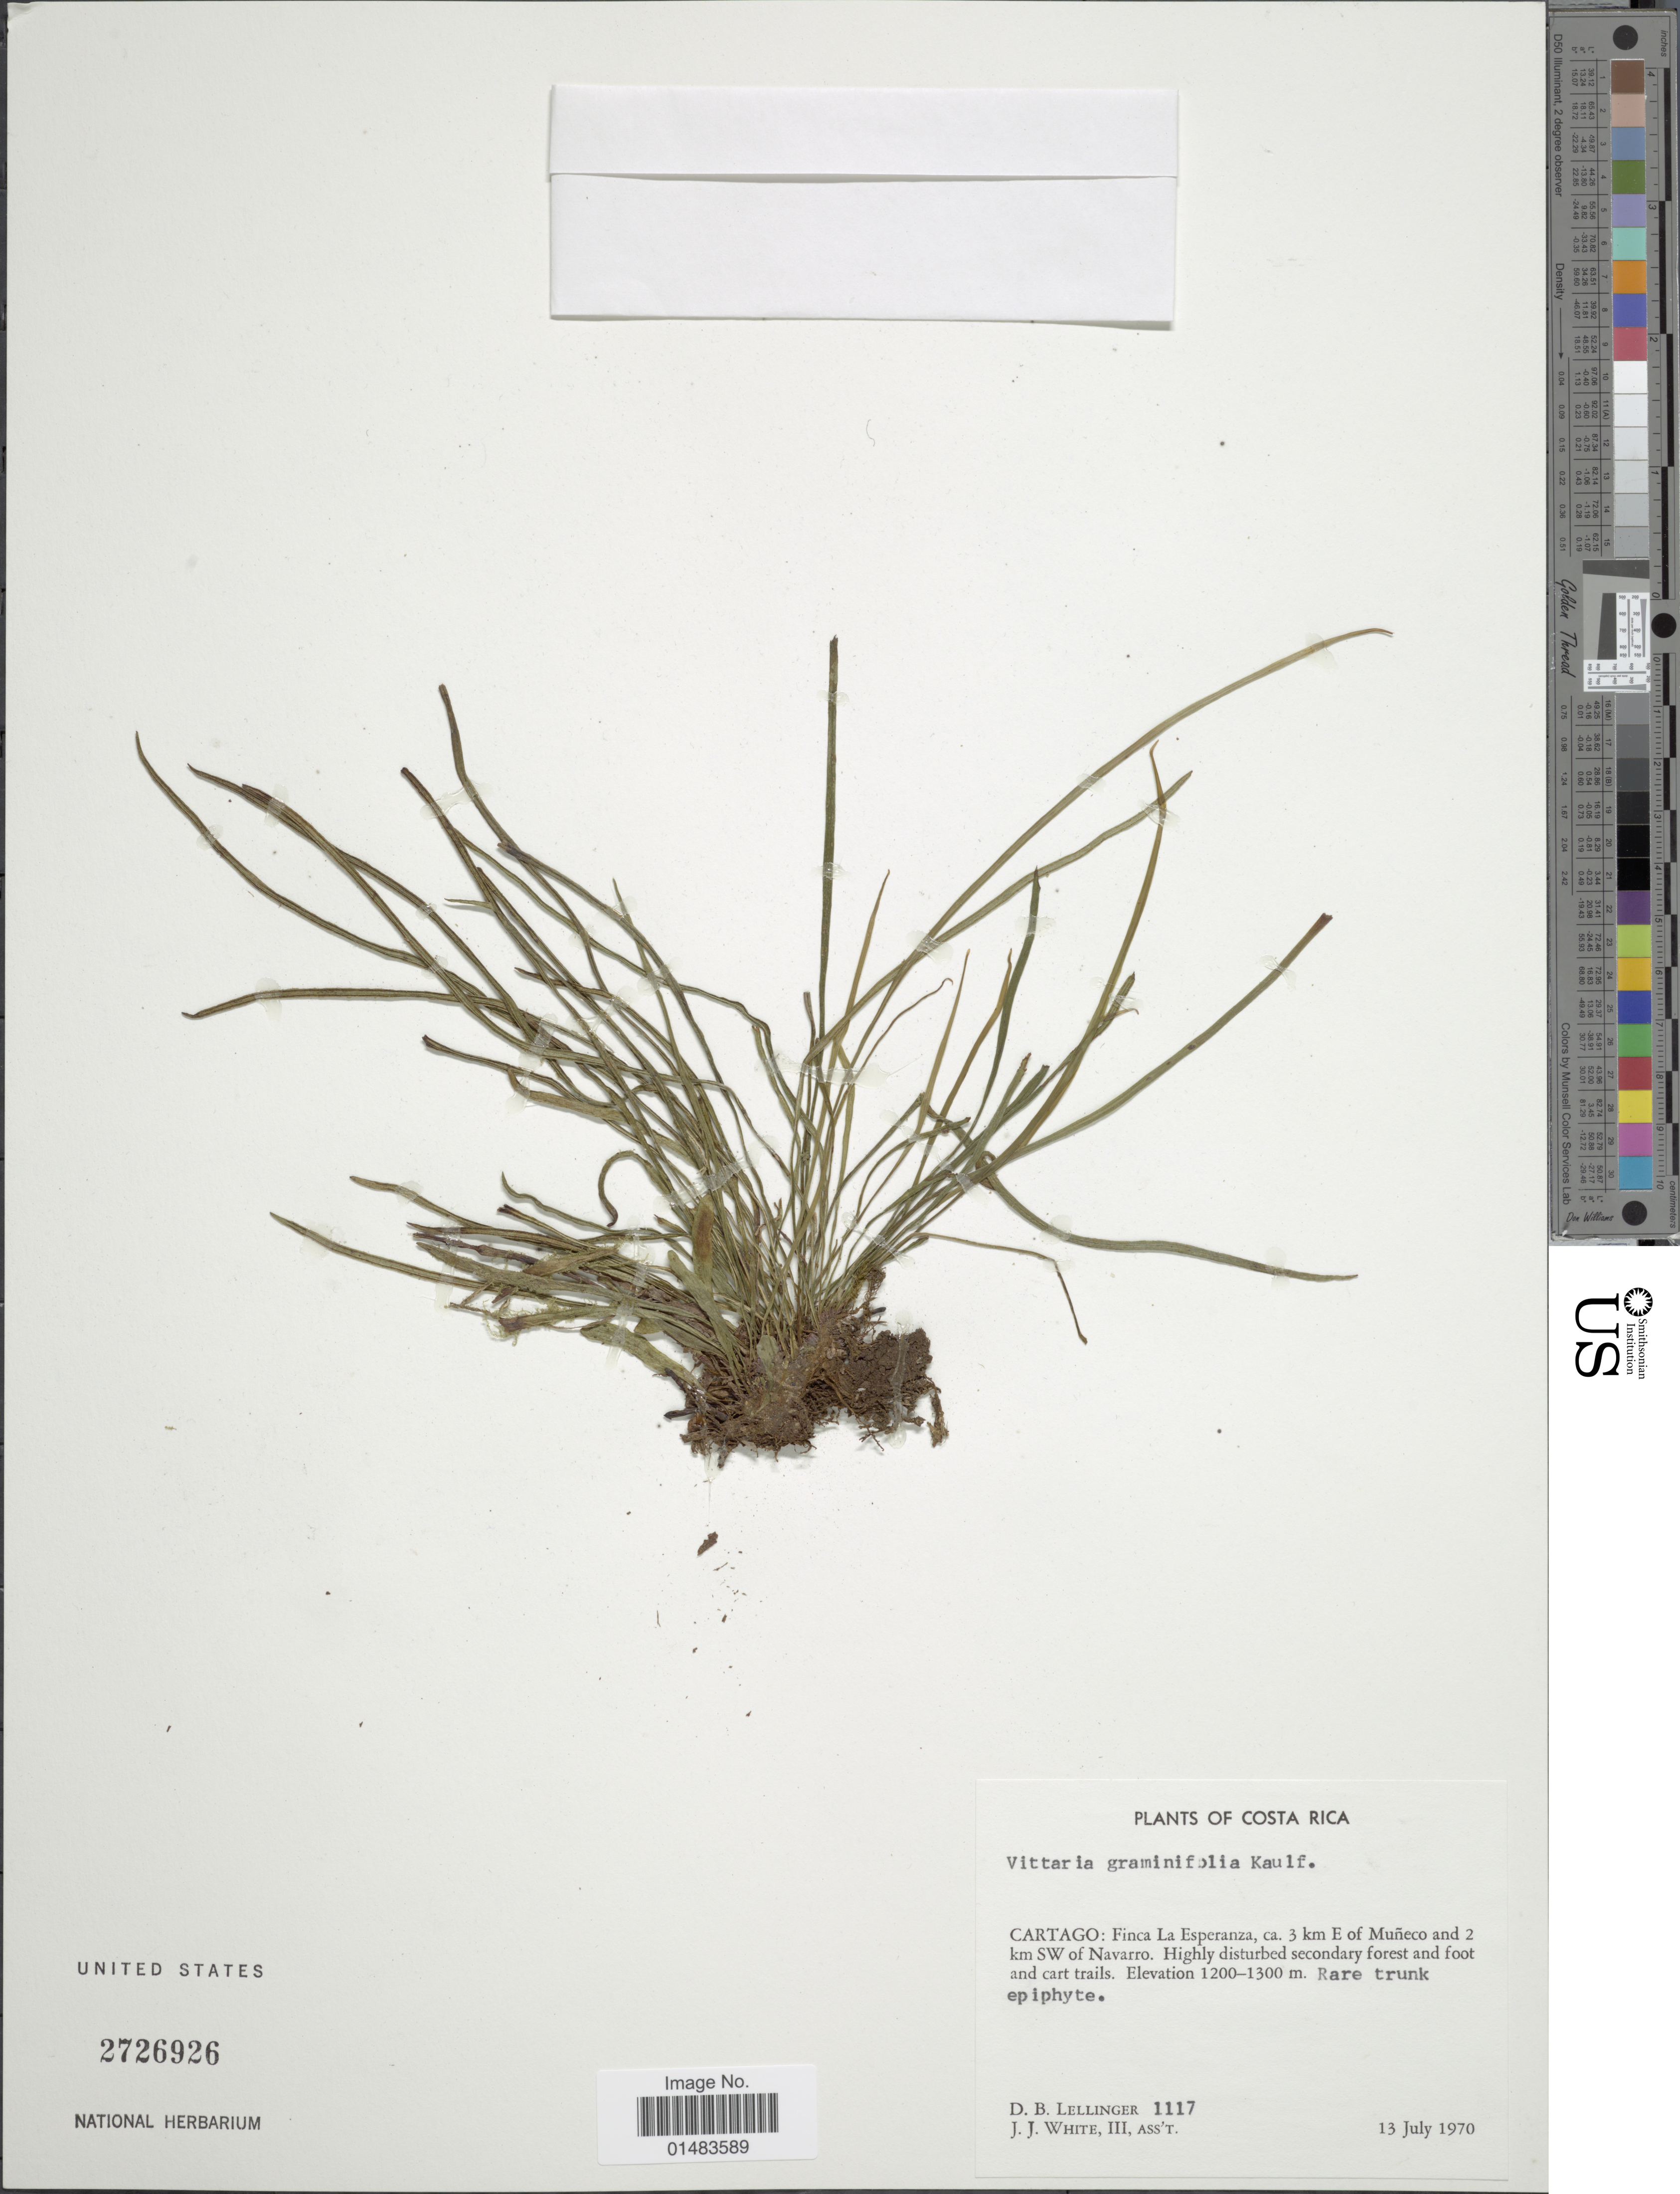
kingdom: Plantae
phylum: Tracheophyta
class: Polypodiopsida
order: Polypodiales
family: Pteridaceae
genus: Vittaria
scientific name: Vittaria graminifolia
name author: Kaulf.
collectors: D. B. Lellinger & J. J. White III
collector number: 1117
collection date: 1970-07-13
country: Costa Rica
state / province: Cartago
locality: Costa Rica, Finca La Esperanza, ca. 3 km E of Muneco and 2 km SW of Navaroo. Highly disturbed secondary forest and food and cart trails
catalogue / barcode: US 2726926